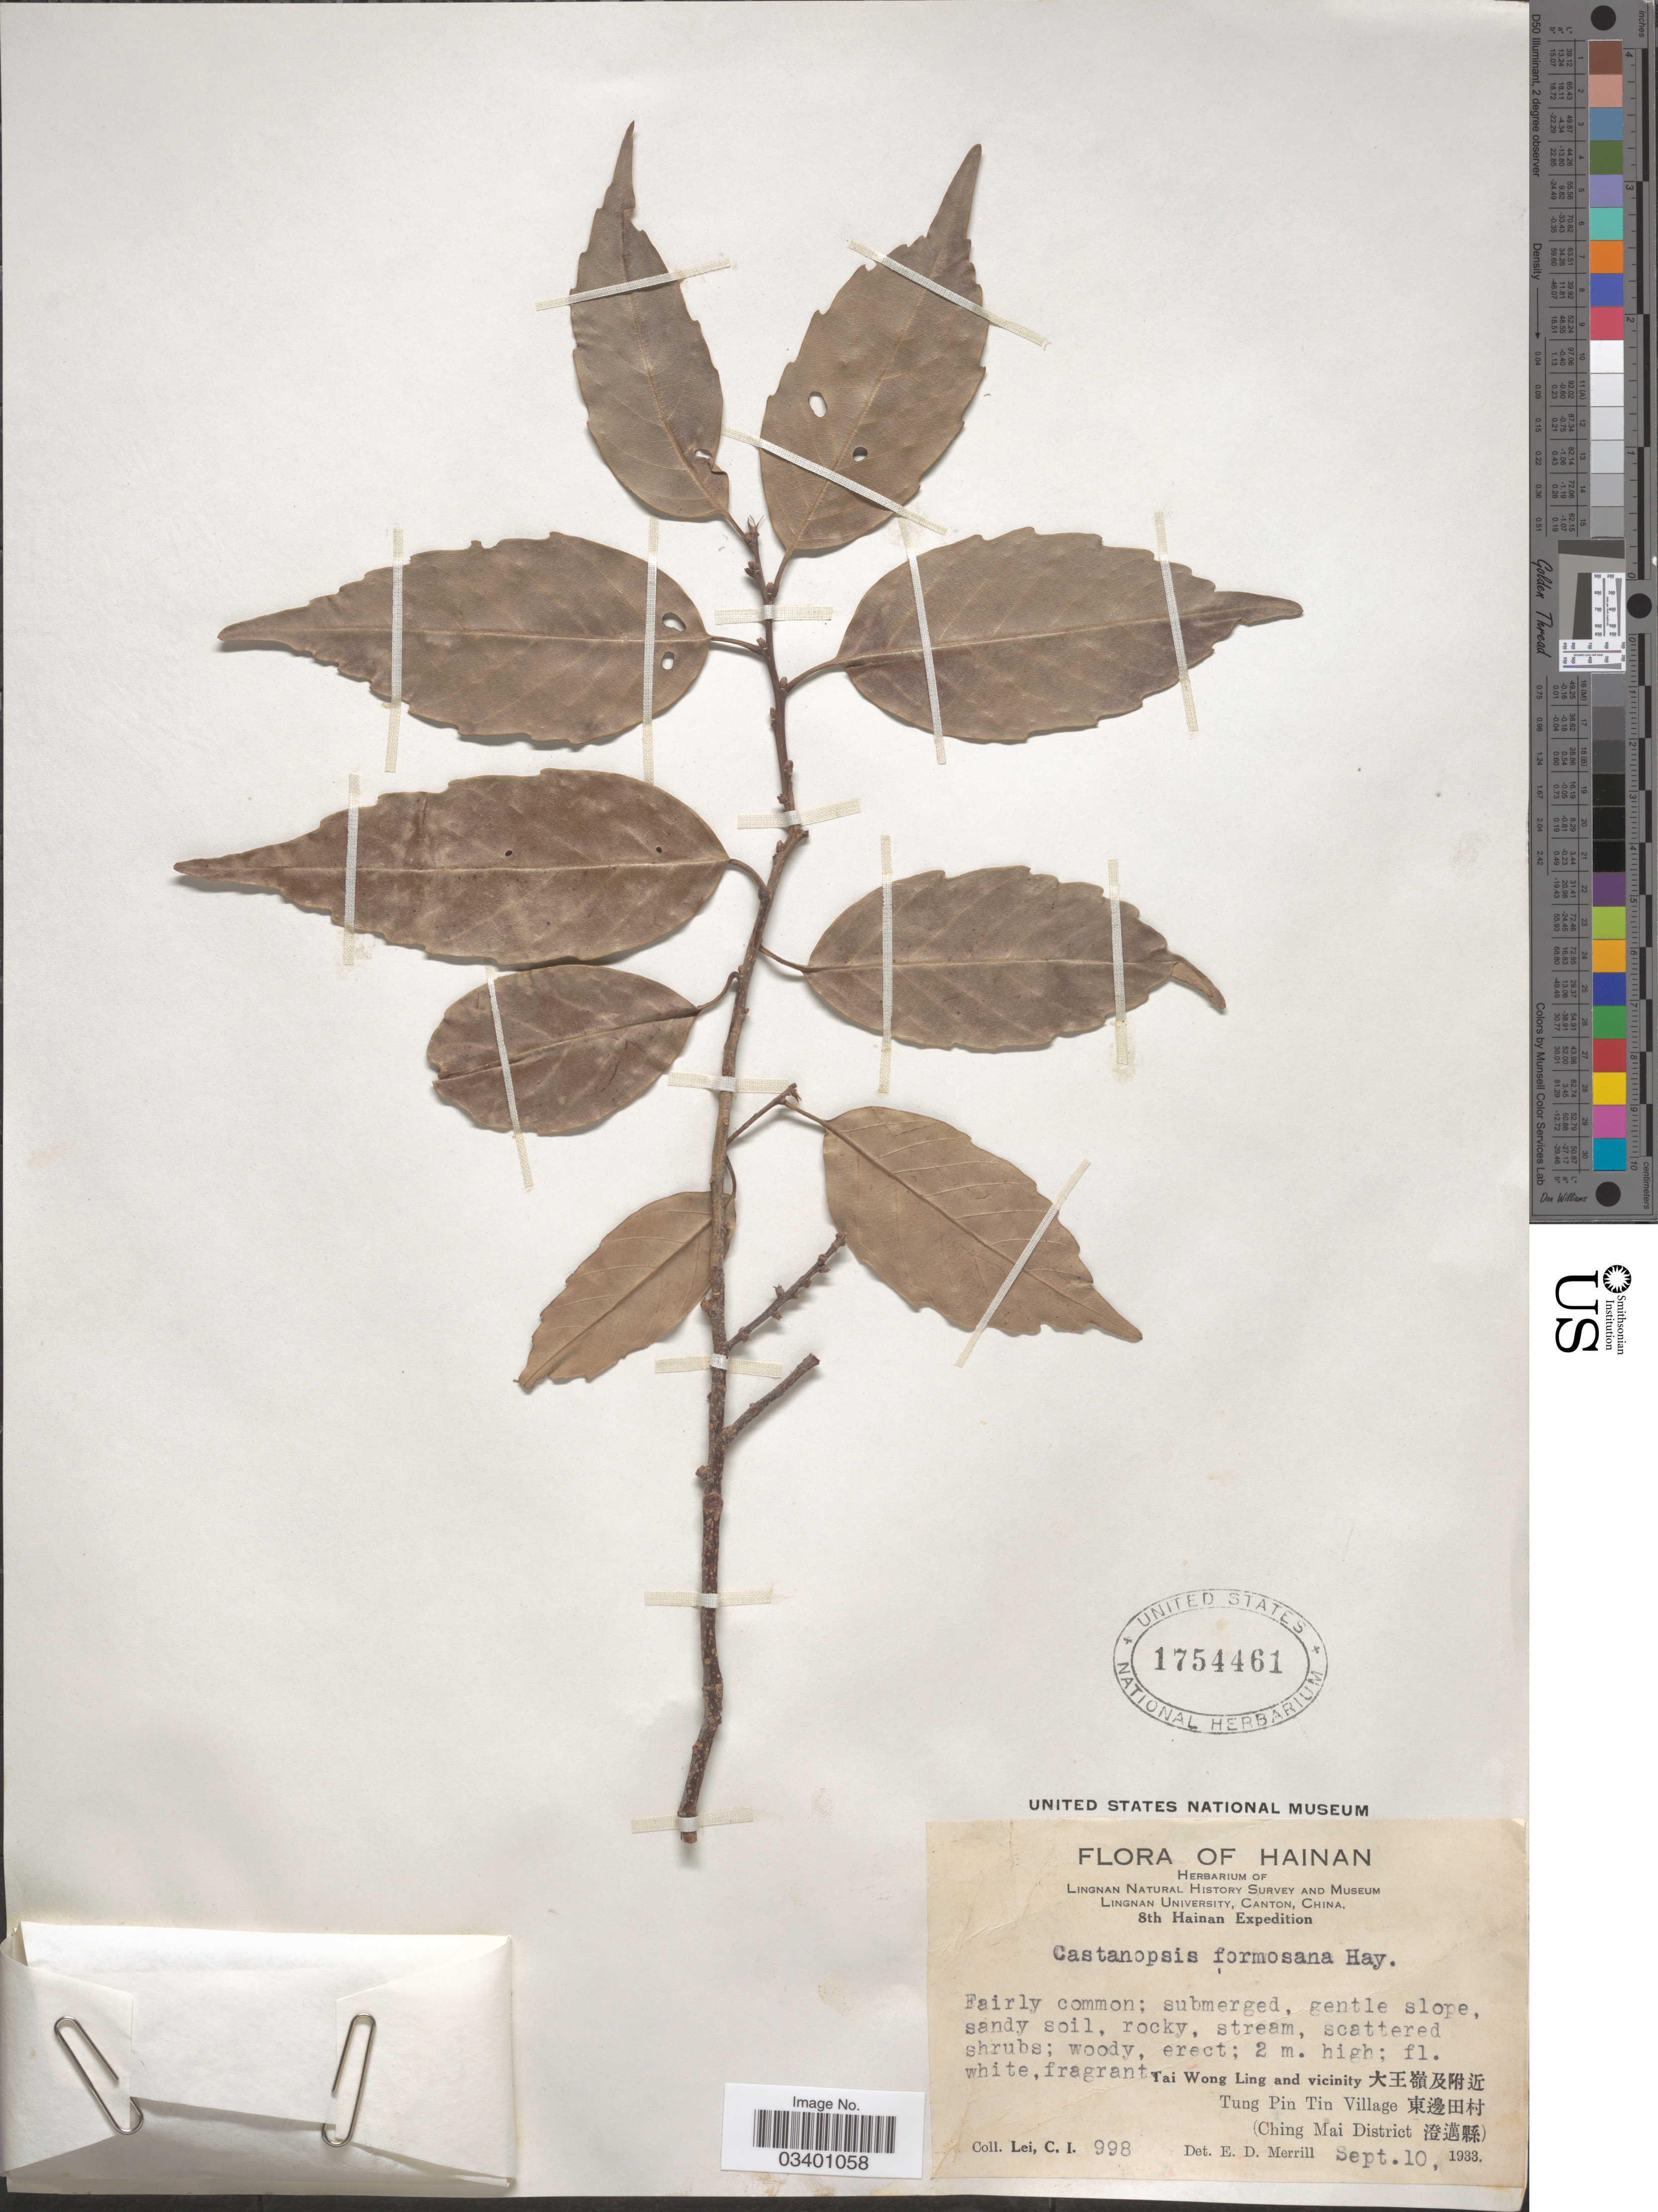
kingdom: Plantae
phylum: Tracheophyta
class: Magnoliopsida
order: Fagales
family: Fagaceae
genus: Castanopsis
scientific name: Castanopsis formosana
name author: (Skan) Hayata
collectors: C. I. Lei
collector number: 998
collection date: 1933-09-10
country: China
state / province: Hainan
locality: Tai Wong Ling and vicinity X, Tung Pin Tin Village X, (Ching Mai District X).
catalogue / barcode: US 1754461